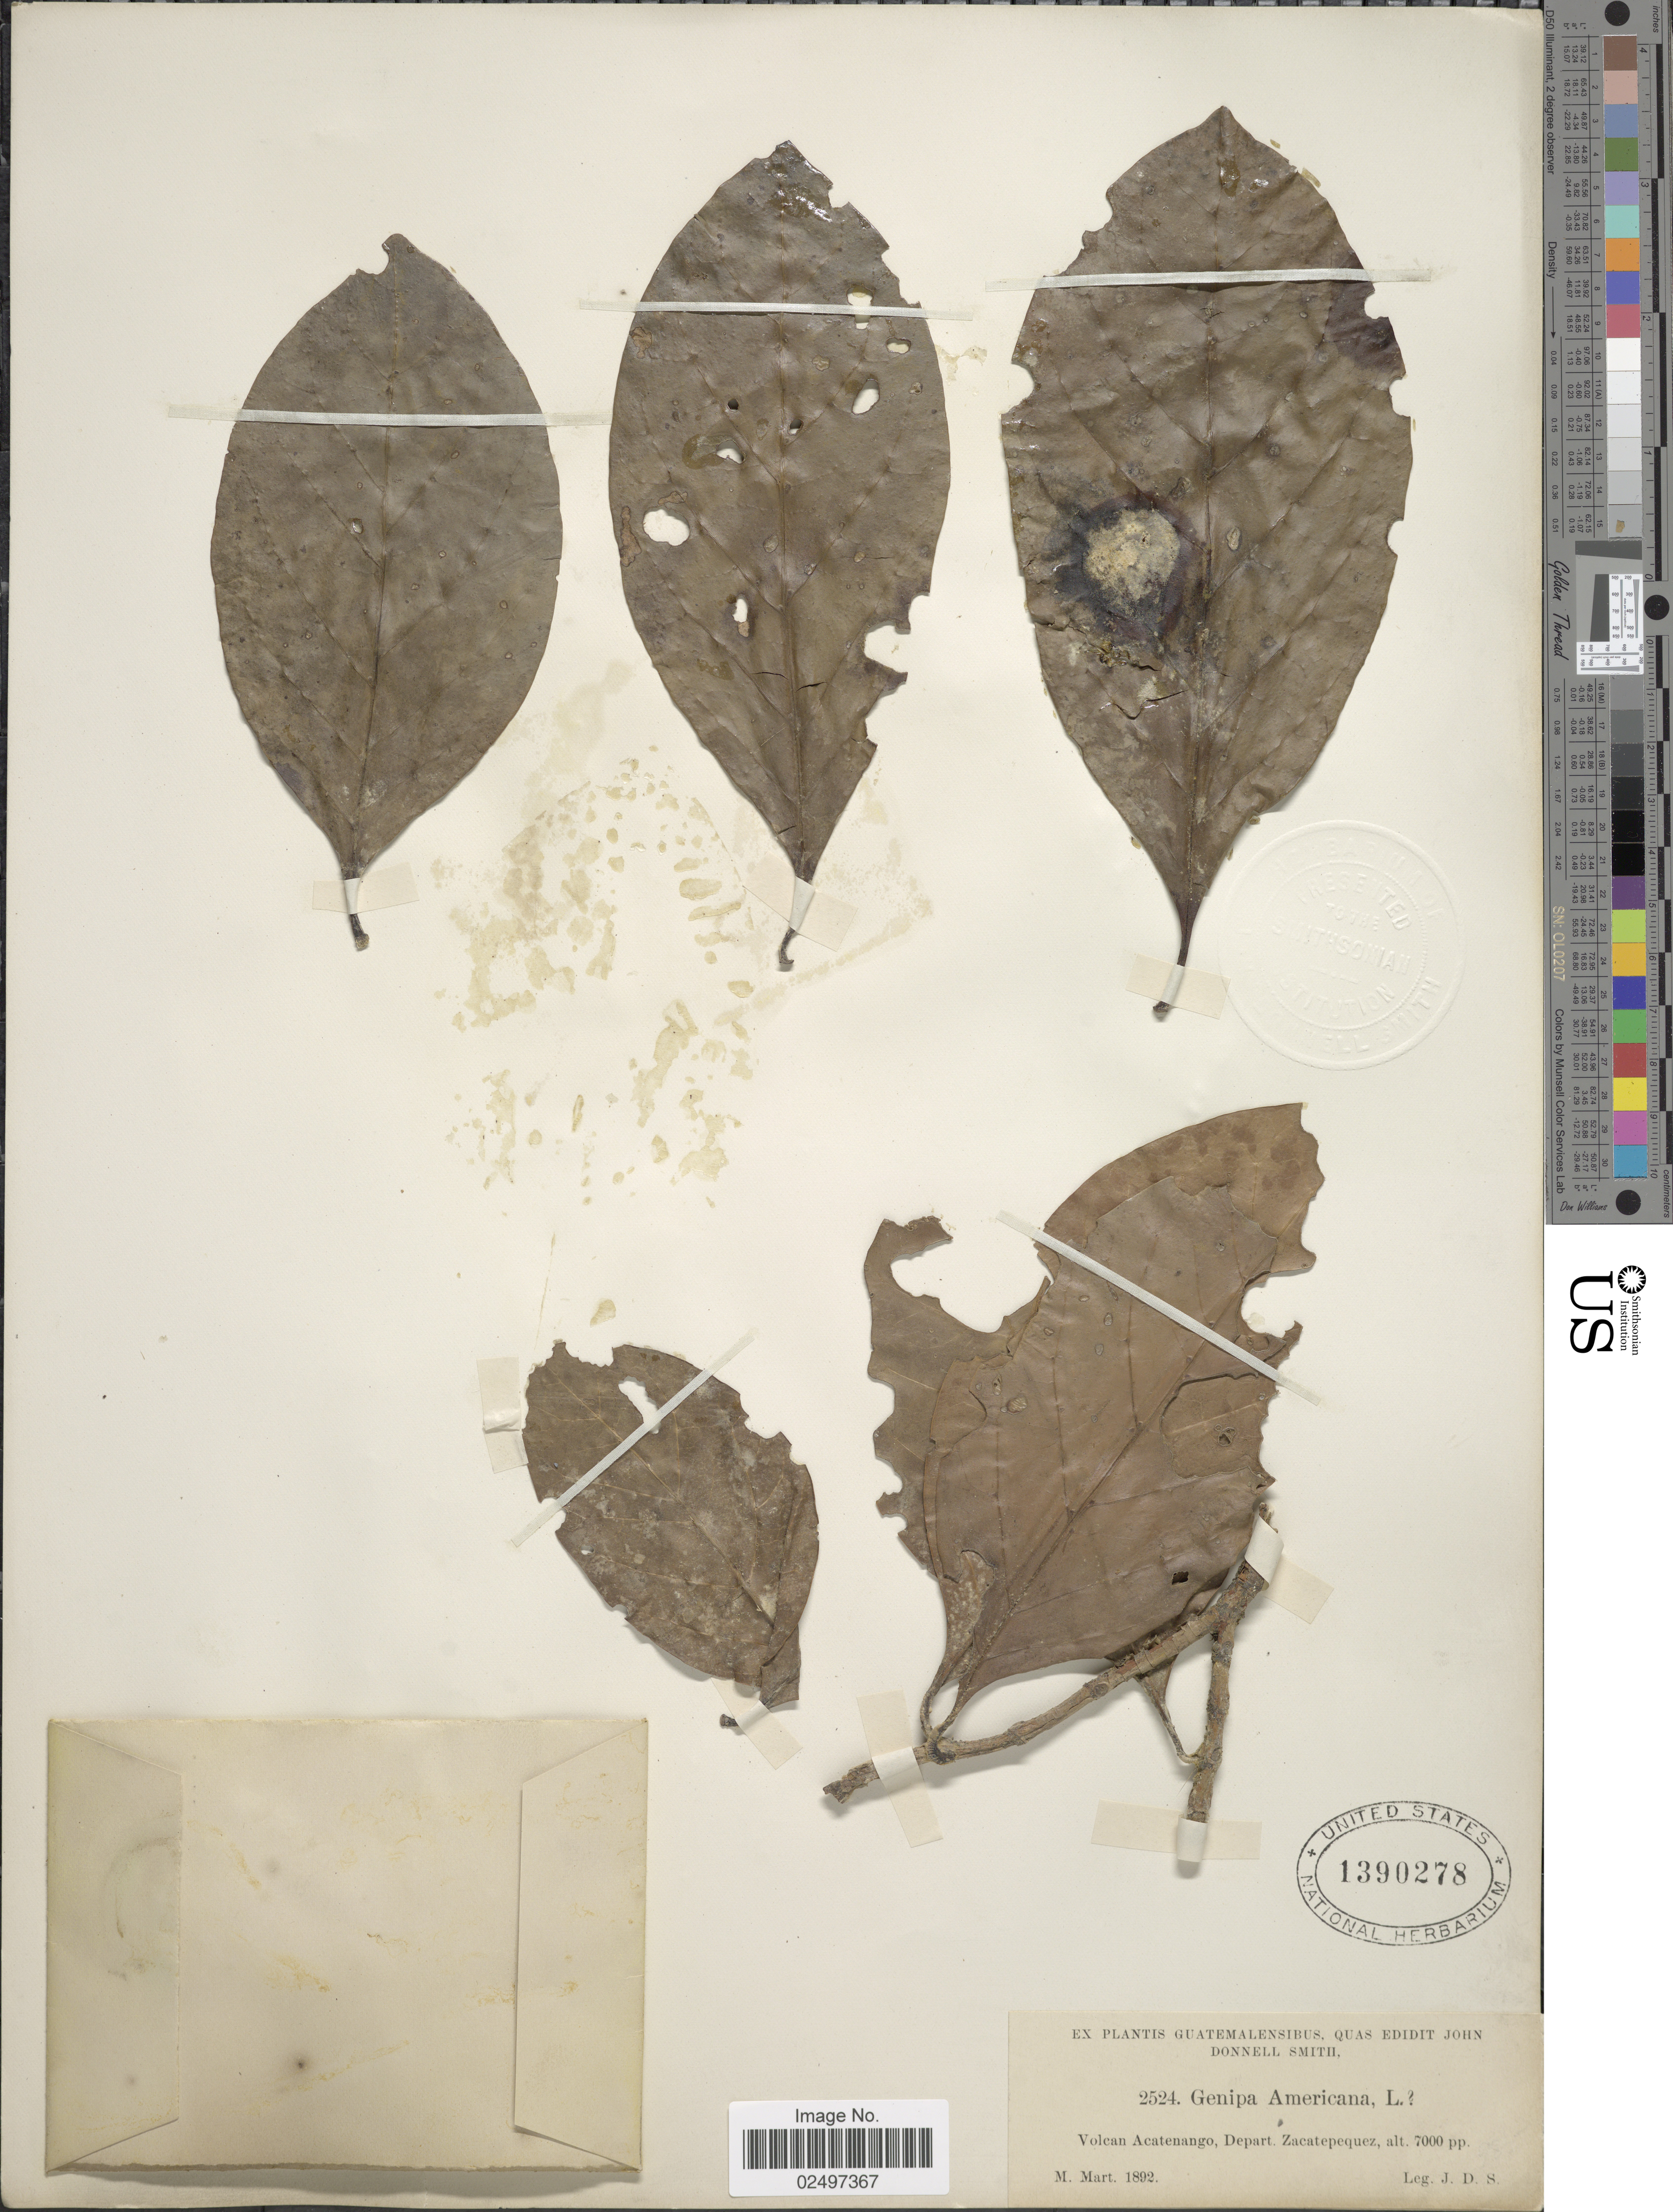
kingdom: Plantae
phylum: Tracheophyta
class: Magnoliopsida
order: Gentianales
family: Rubiaceae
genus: Genipa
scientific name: Genipa americana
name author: L.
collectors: J. Donnell Smith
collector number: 2524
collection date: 1892-03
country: Guatemala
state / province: Sacatepéquez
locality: Volcan Acatenango, depart. Zacatepequez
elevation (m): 2134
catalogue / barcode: US 1390278